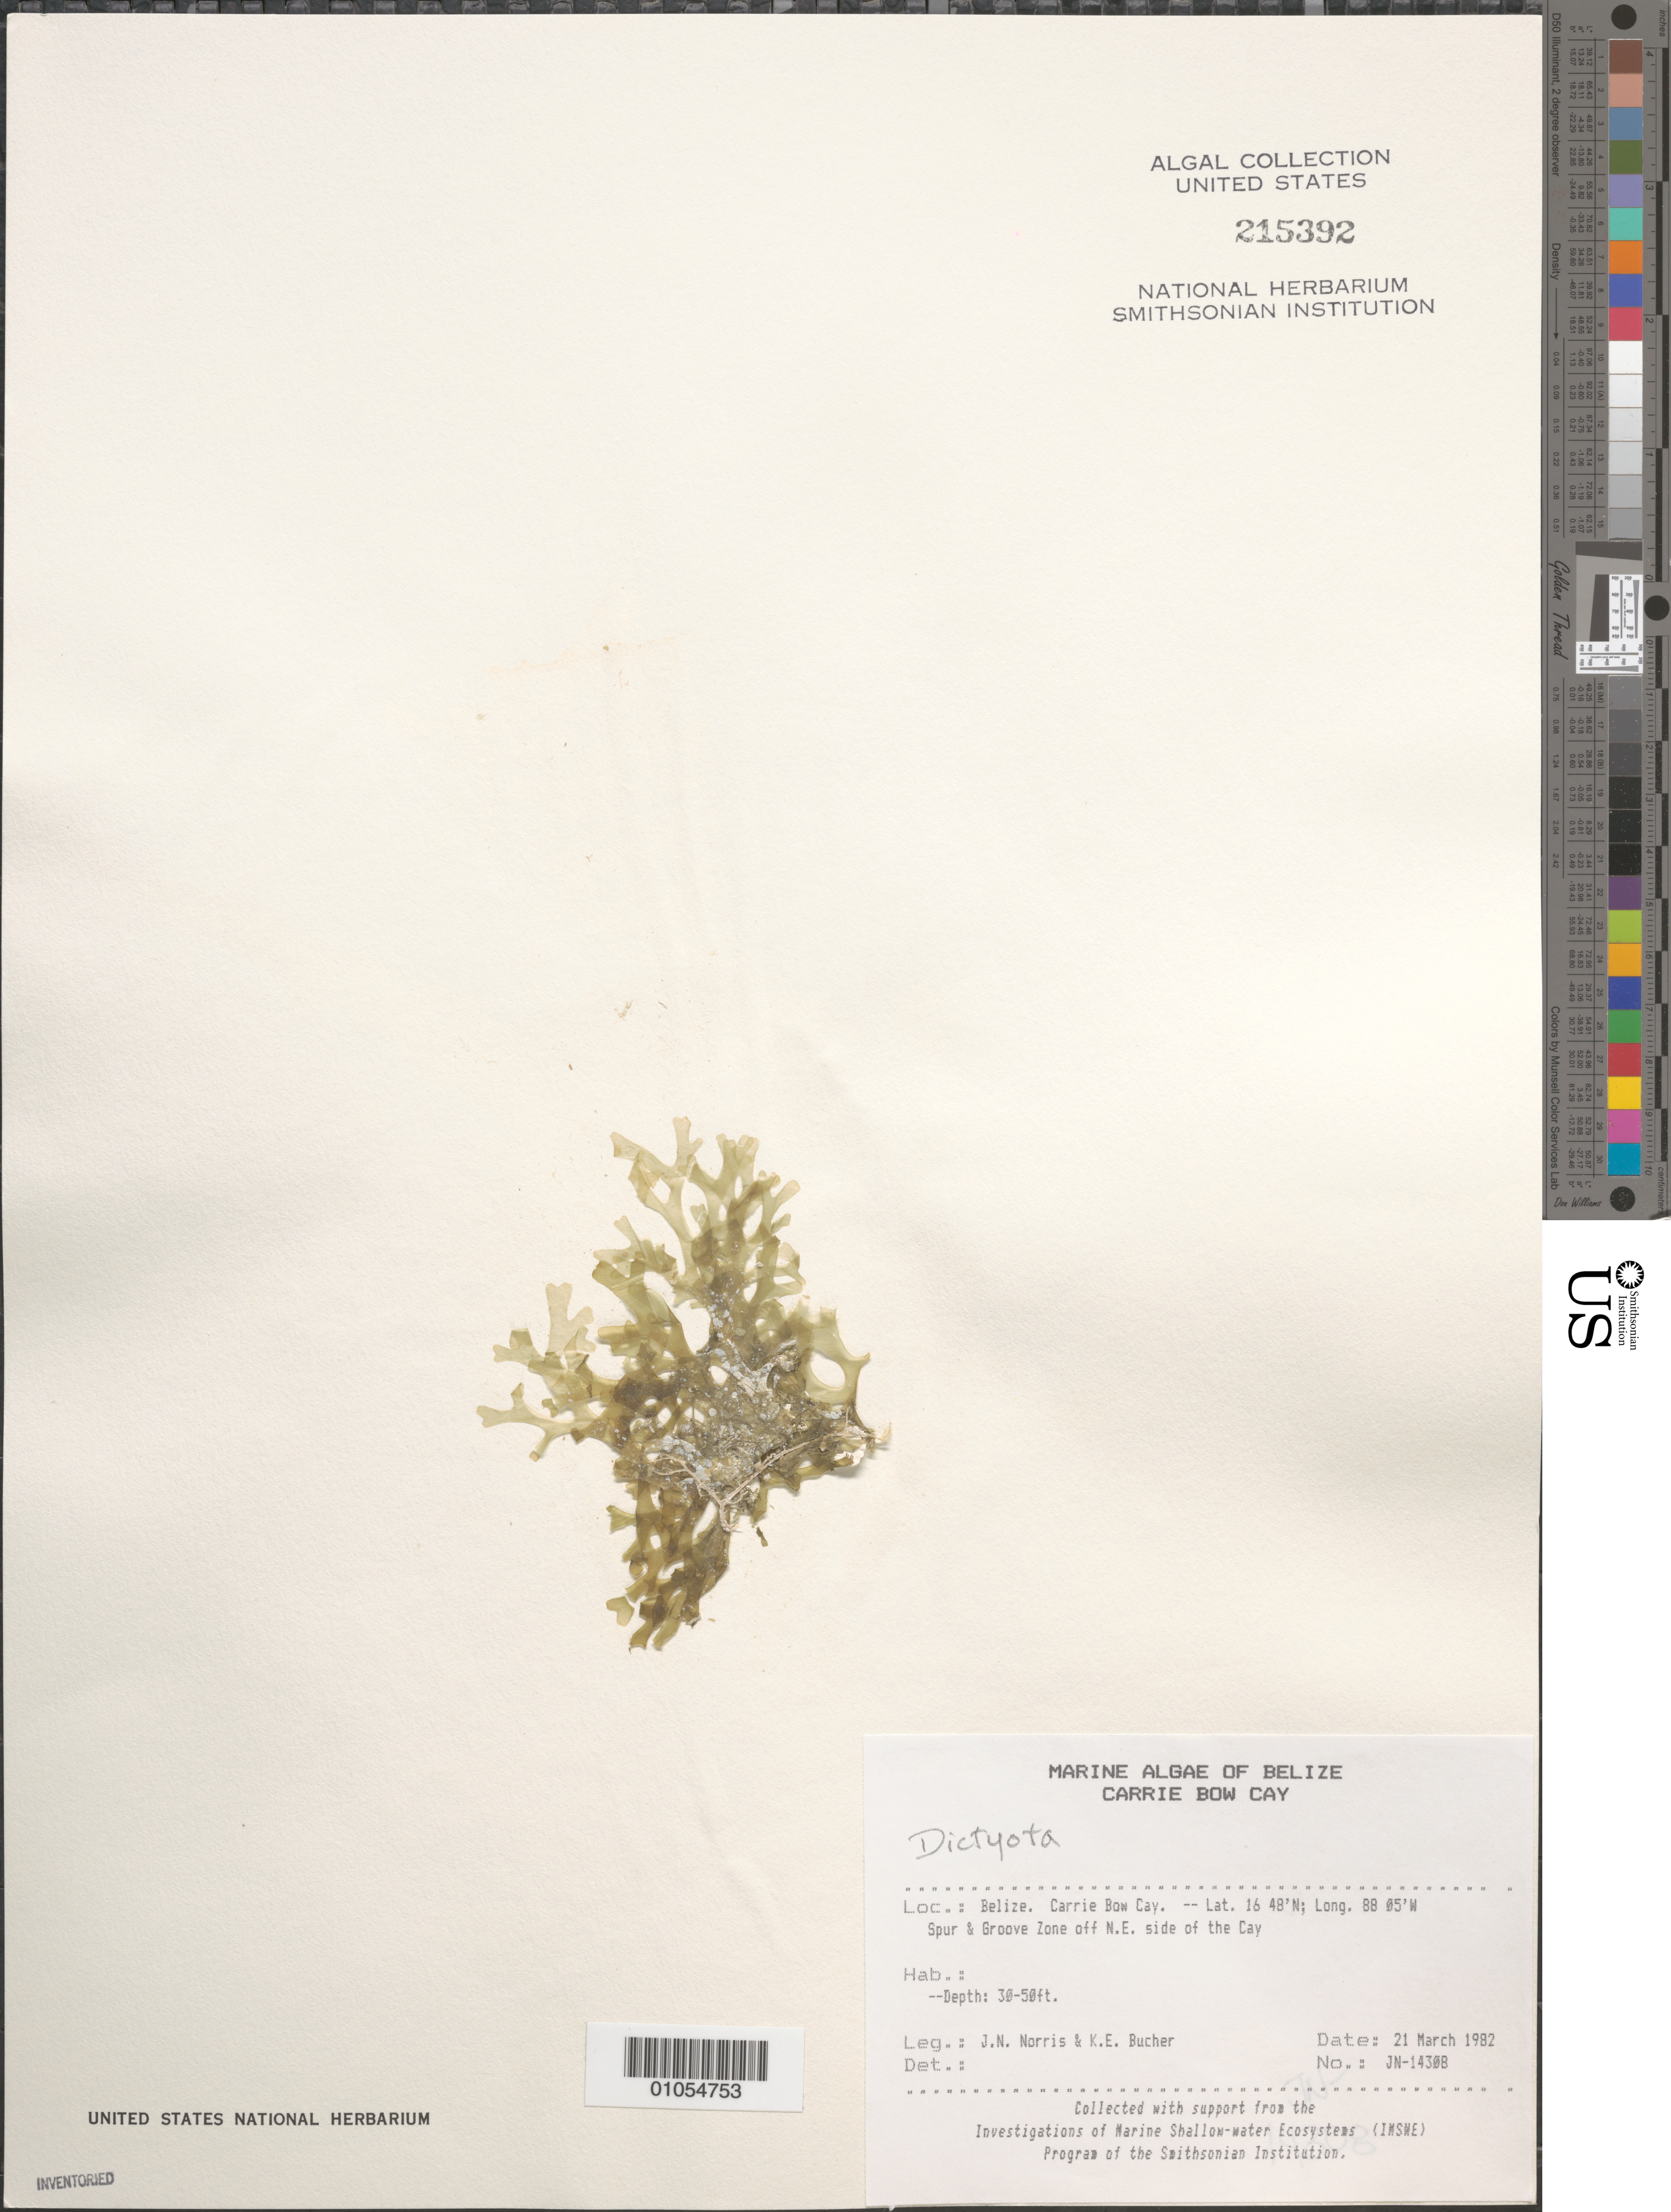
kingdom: Chromista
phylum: Ochrophyta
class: Phaeophyceae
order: Dictyotales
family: Dictyotaceae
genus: Dictyota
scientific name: Dictyota sp.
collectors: J. N. Norris & K. E. Bucher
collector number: JN-14308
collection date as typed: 21 Mar 1982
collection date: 1982-03-21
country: Belize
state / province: Stann Creek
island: Carrie Bow Cay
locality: Spur and groove zone off northeast side of Carrie Bow Cay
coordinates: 16 48'N, 88 05'W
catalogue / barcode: US 215392